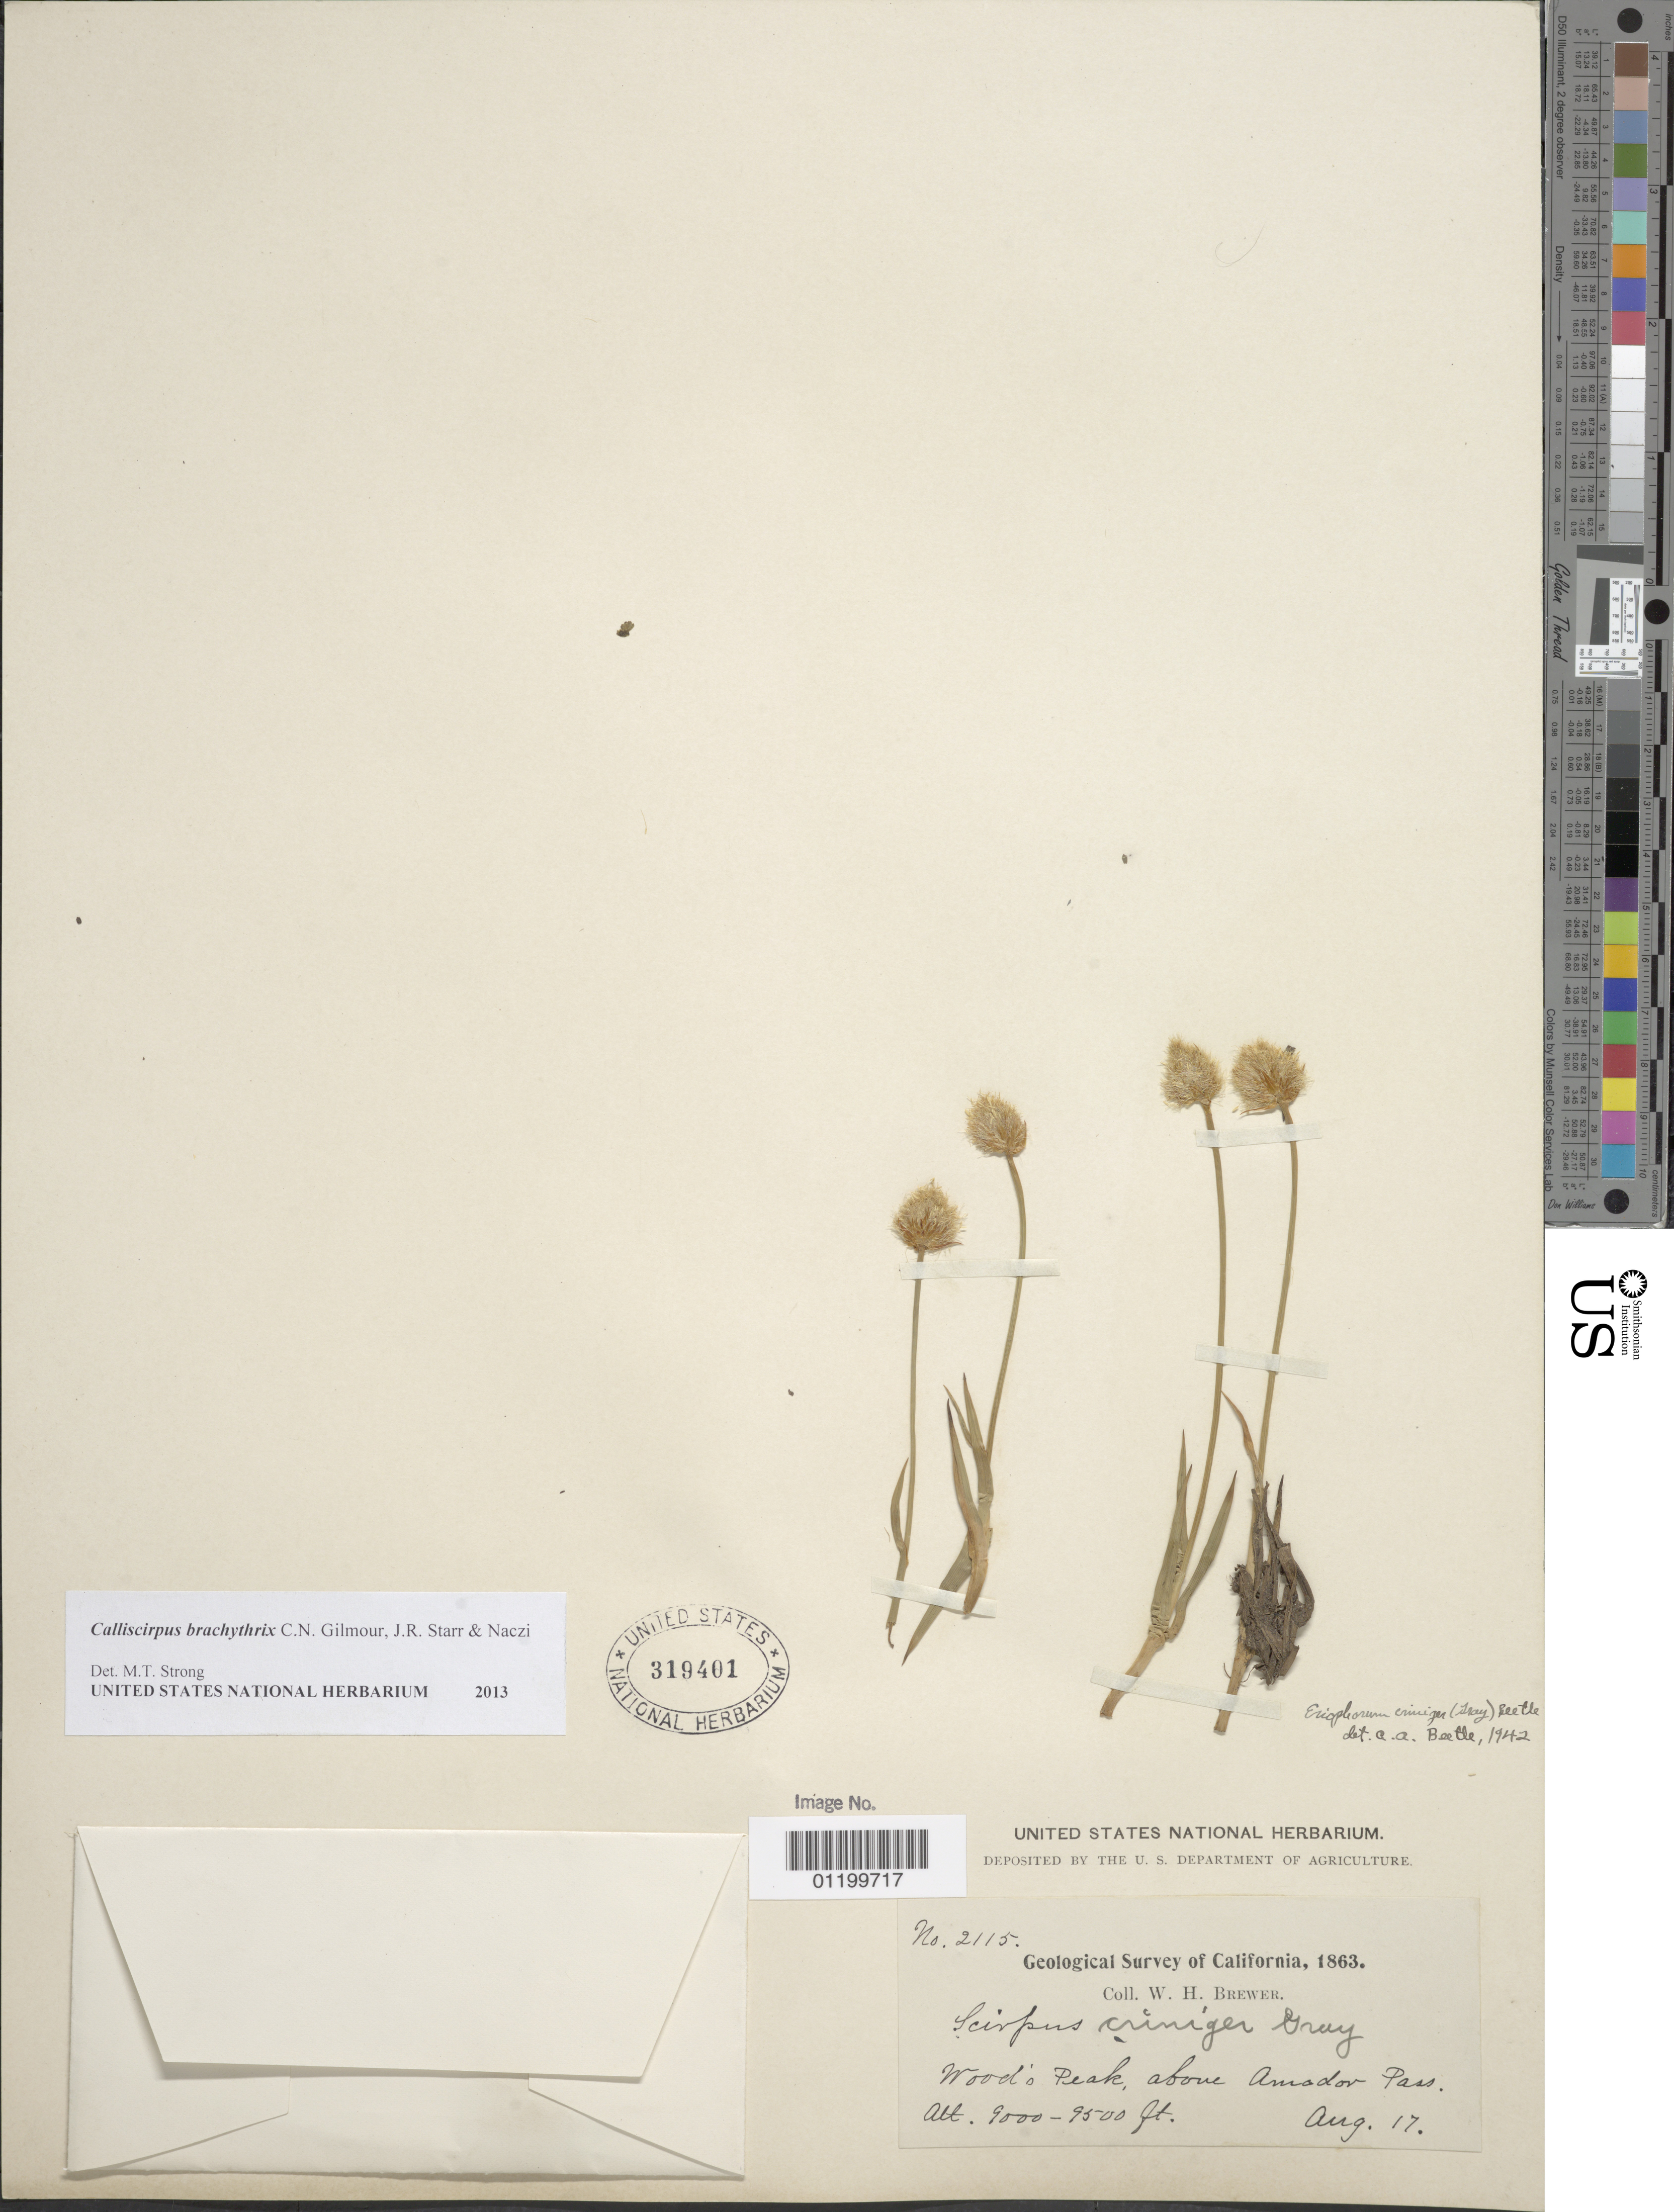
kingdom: Plantae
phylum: Tracheophyta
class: Liliopsida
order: Poales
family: Cyperaceae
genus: Calliscirpus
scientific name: Calliscirpus brachythrix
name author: C.N. Gilmour et al.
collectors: W. H. Brewer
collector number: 2115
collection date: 1863-08-17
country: United States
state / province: California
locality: Wood's Peak, above Amador Pass.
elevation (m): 2743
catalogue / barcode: US 319401